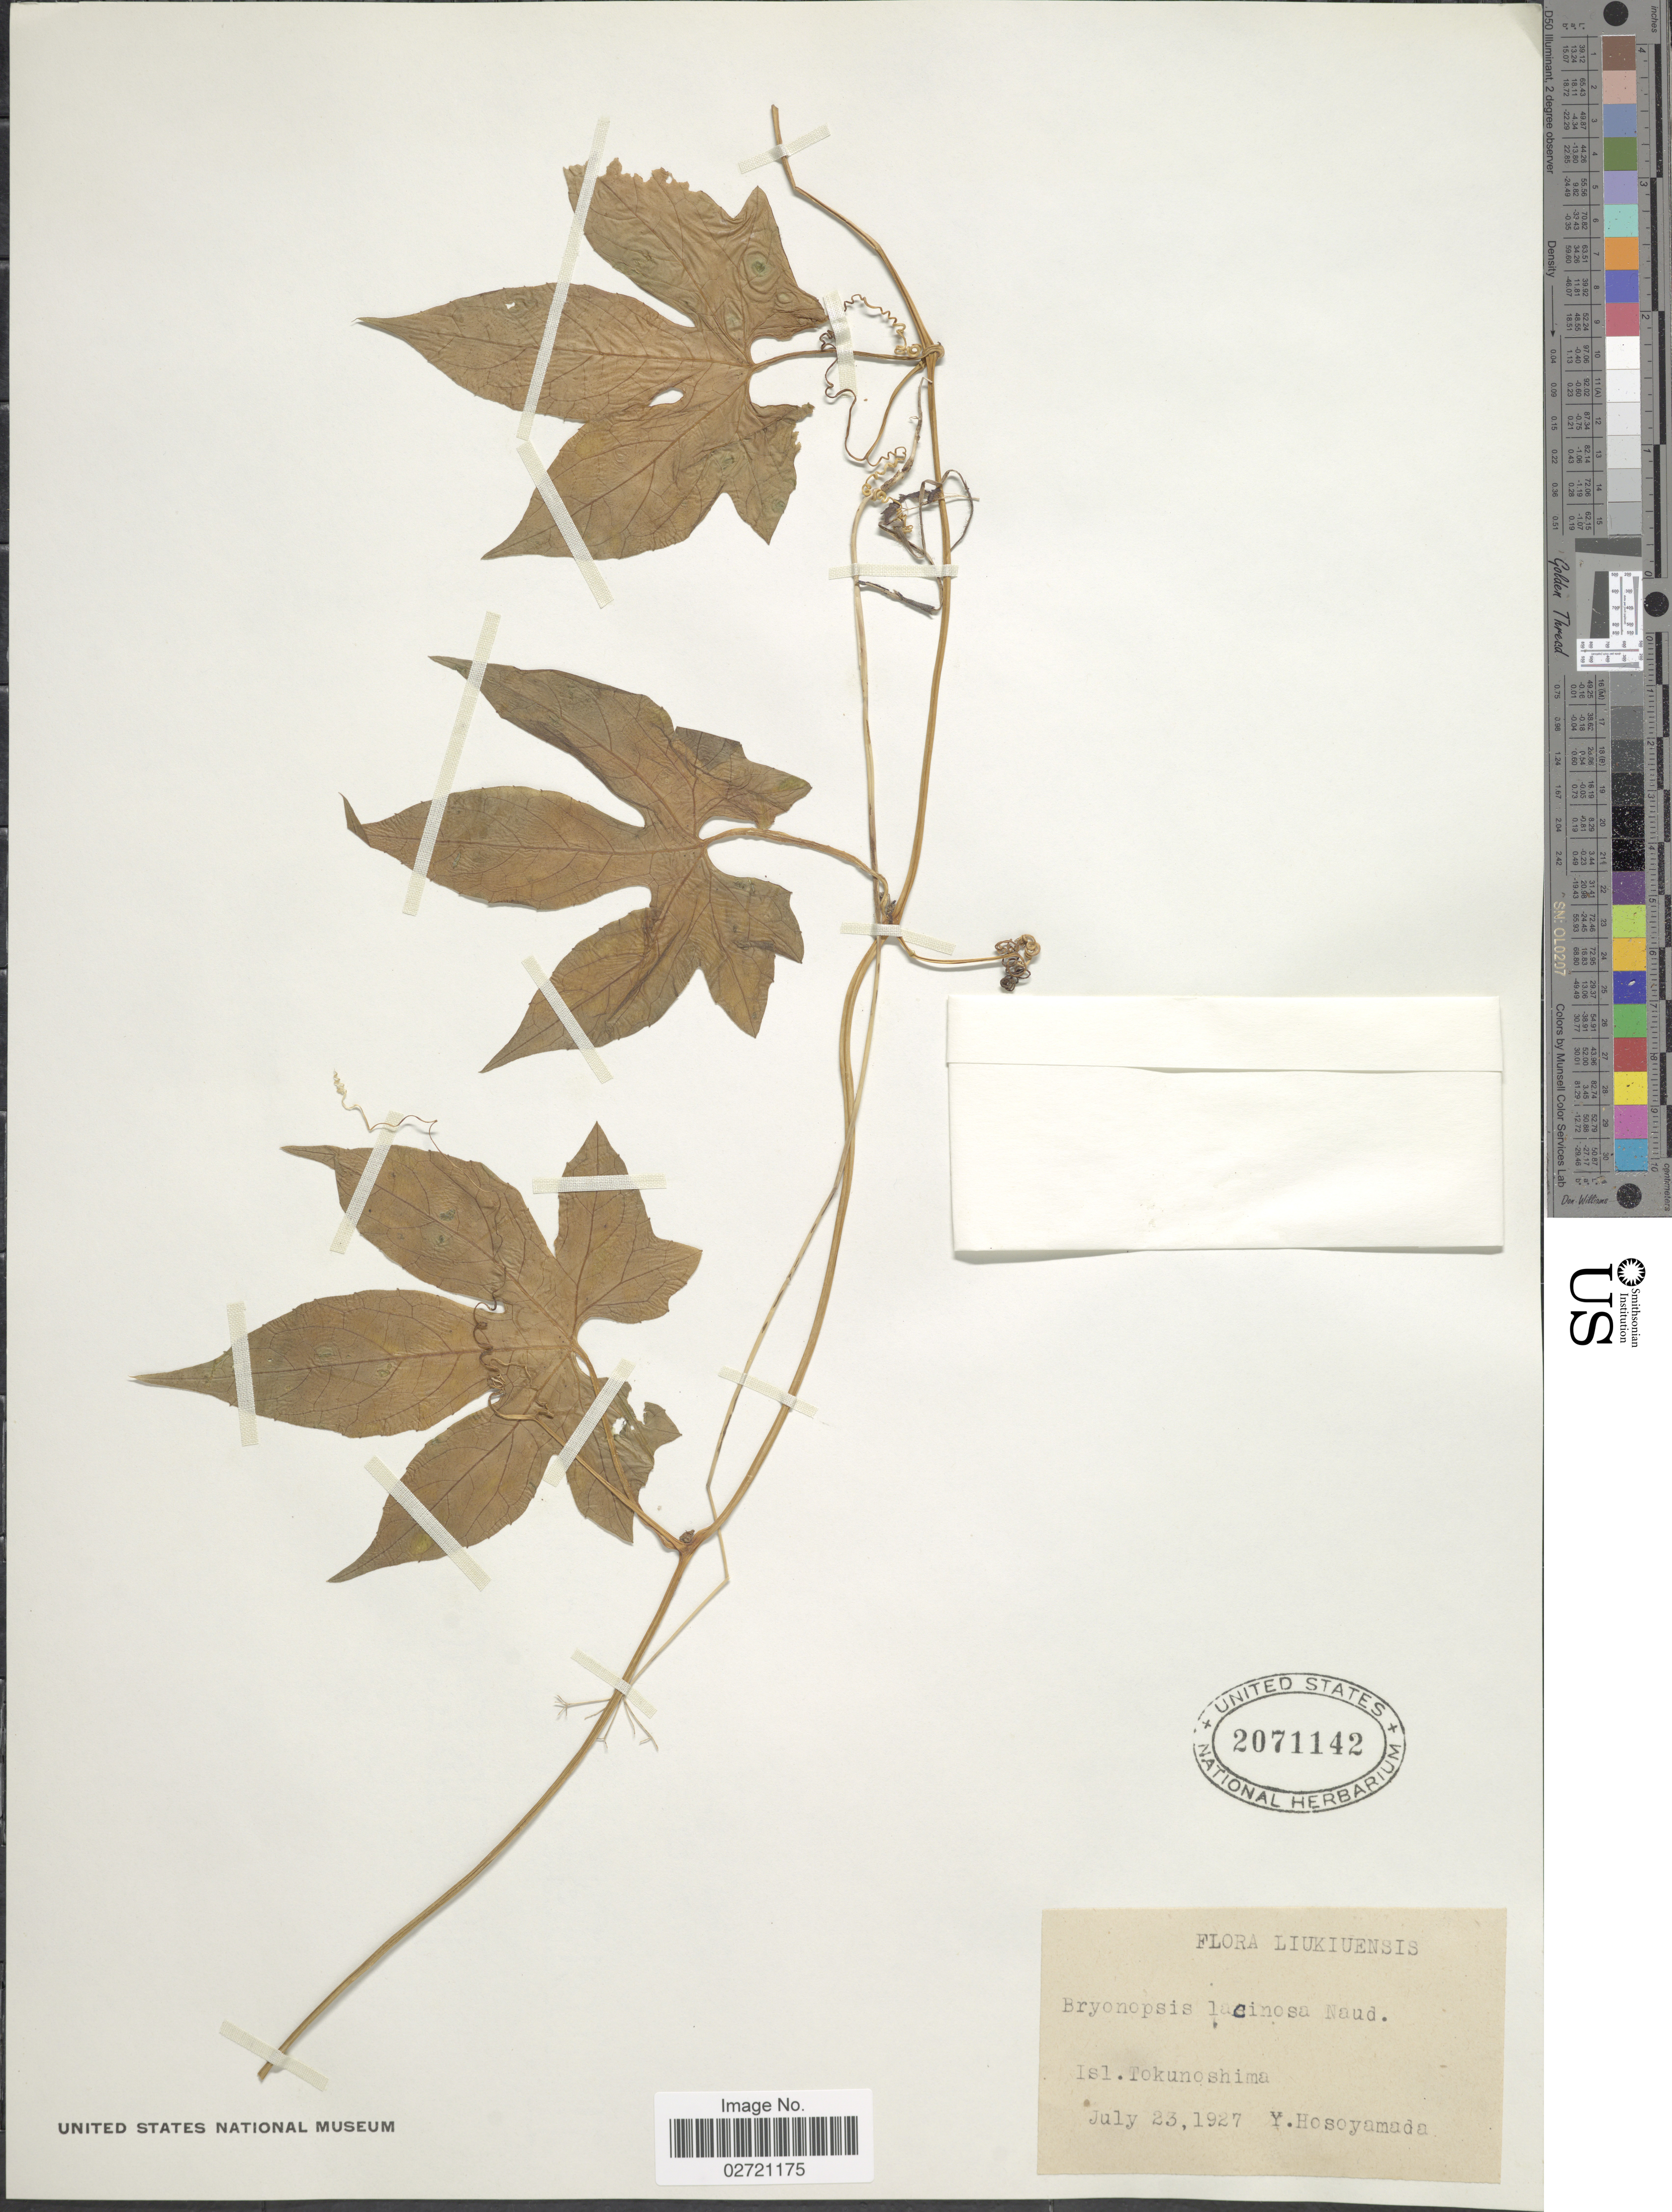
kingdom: Plantae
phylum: Tracheophyta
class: Magnoliopsida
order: Cucurbitales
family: Cucurbitaceae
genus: Diplocyclos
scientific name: Diplocyclos palmatus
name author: (L.) C. Jeffrey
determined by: Strong, Mark T., (BOT), Smithsonian Institution - National Museum of Natural History (UNITED STATES)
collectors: Y. Hosoyamada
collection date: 1927-07-23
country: Japan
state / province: Okinawa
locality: Luikiuensis. Isl. Tokunoshima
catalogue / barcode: US 2071142